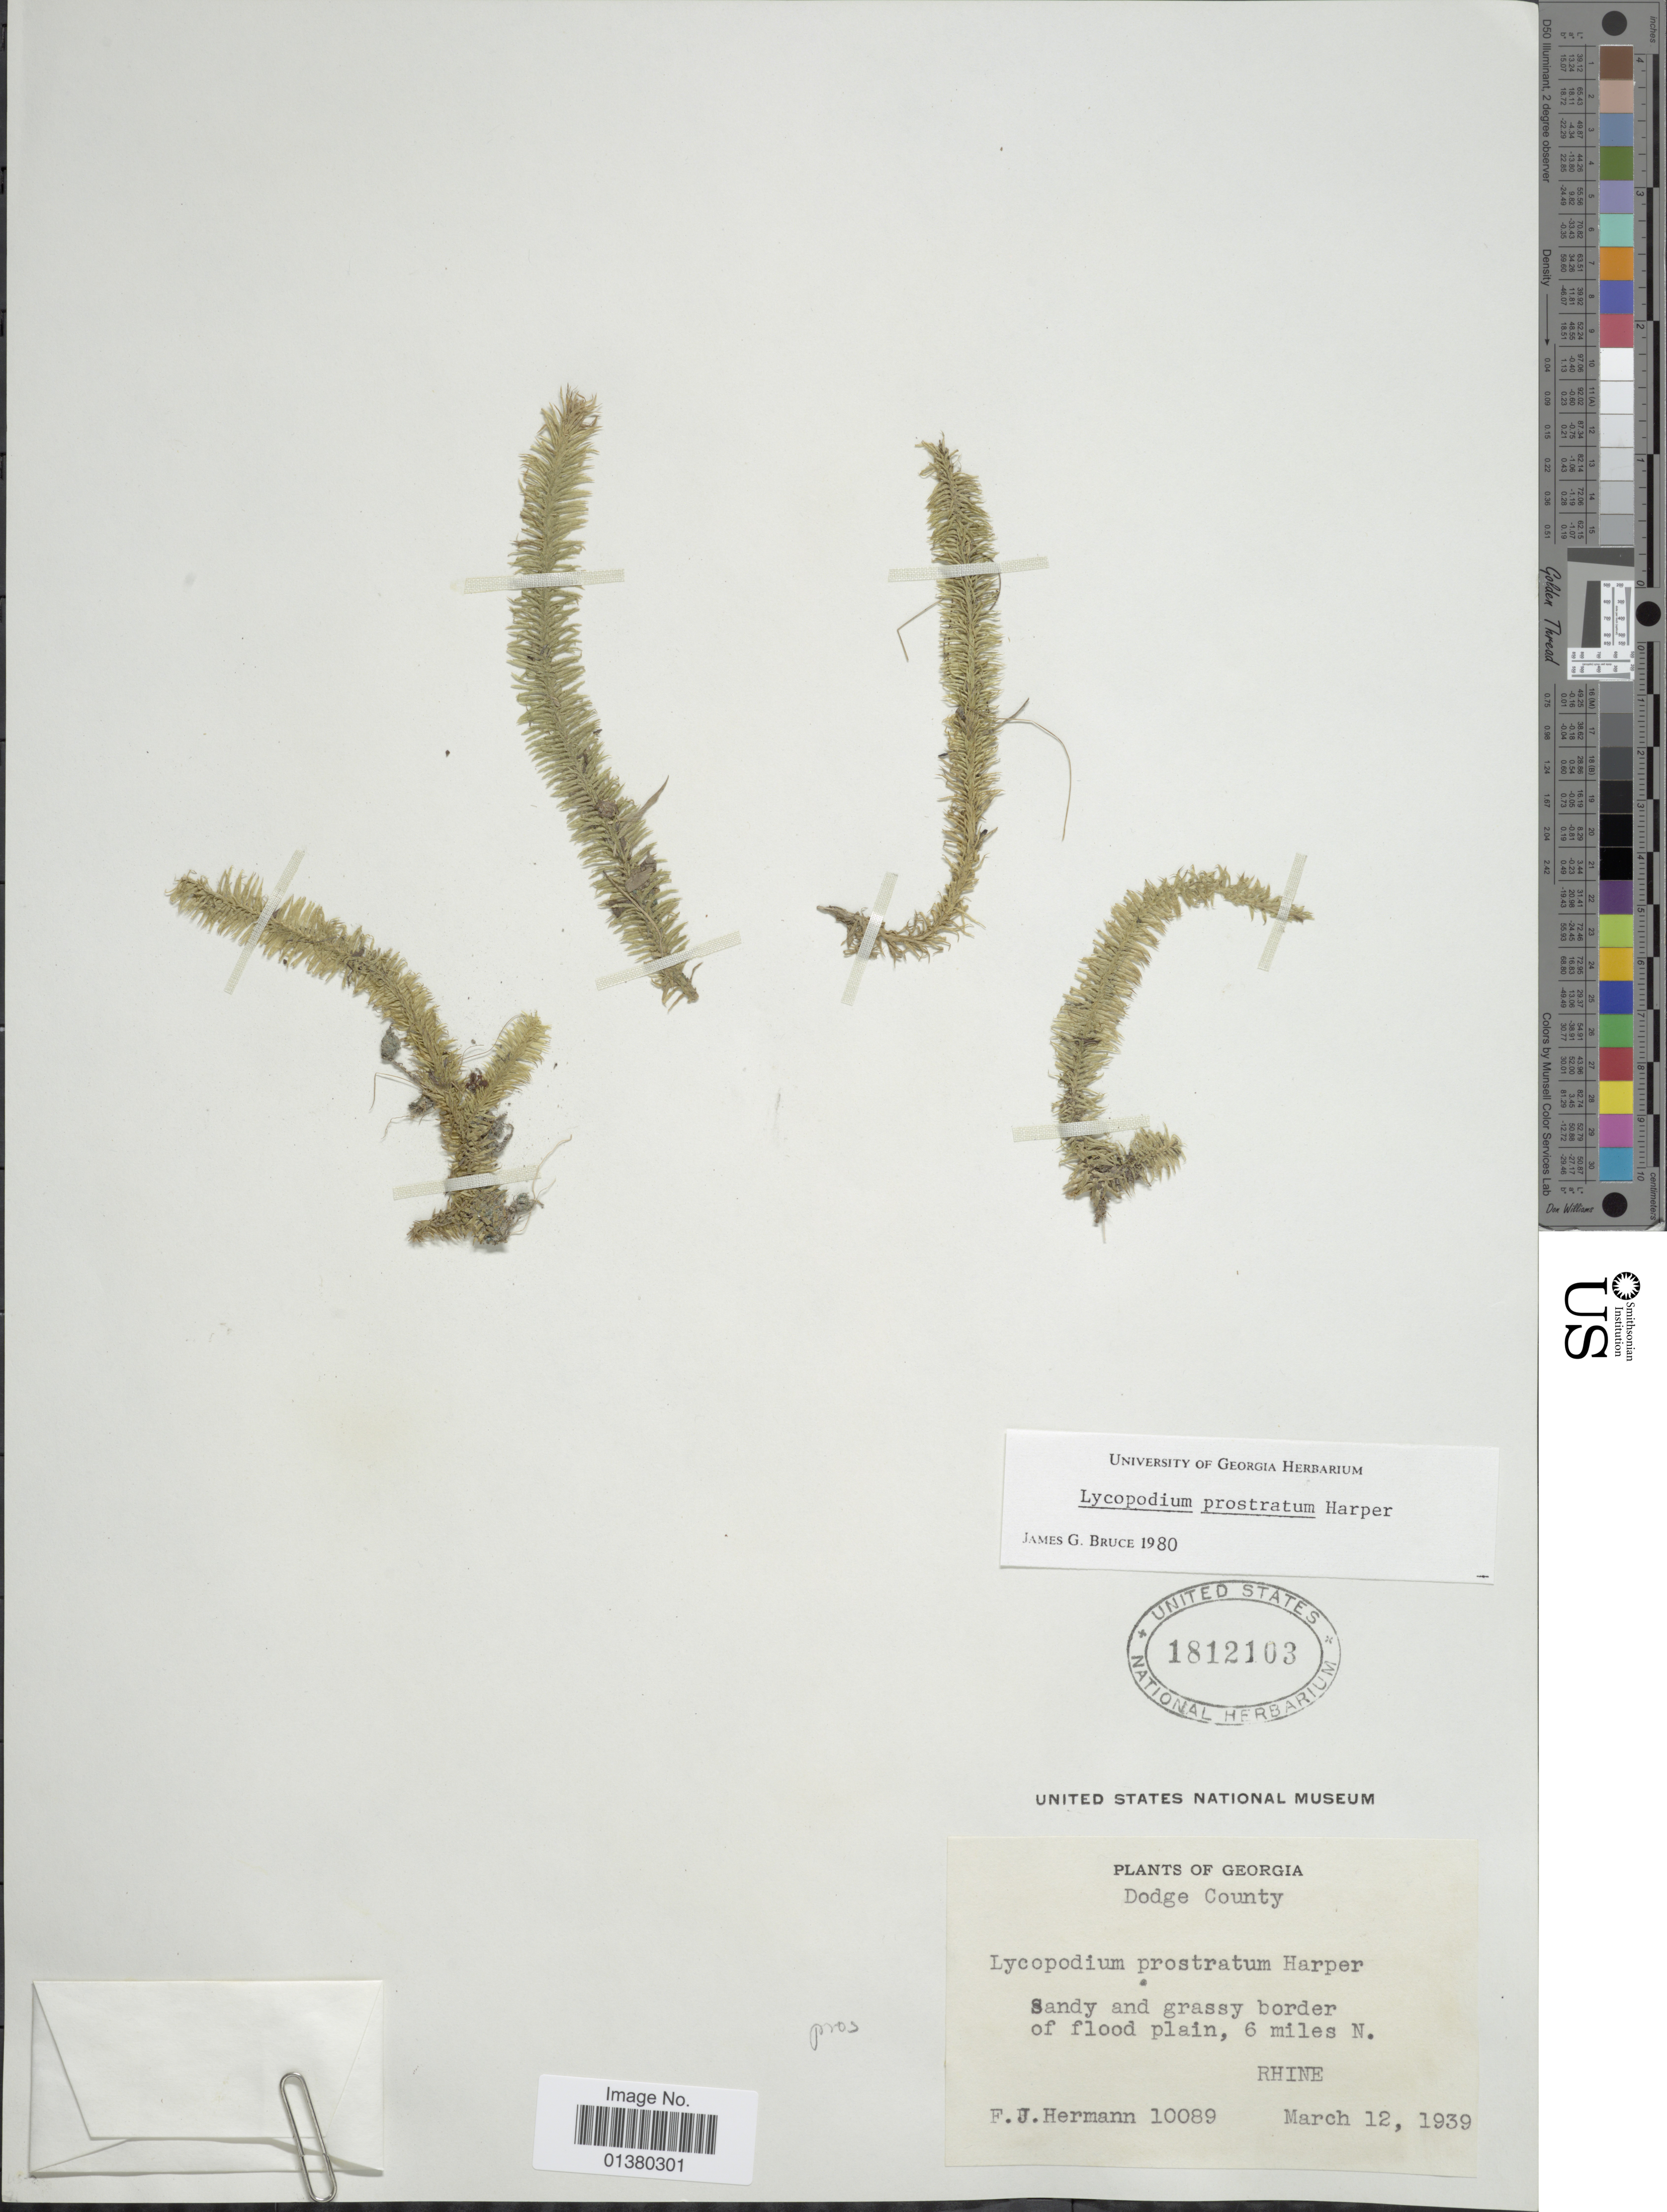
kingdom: Plantae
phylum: Tracheophyta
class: Lycopodiopsida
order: Lycopodiales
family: Lycopodiaceae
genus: Lycopodiella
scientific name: Lycopodiella prostrata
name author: (R.M. Harper) Cranfill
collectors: F. J. Hermann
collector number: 10089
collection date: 1939-03-12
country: United States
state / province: Georgia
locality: Dodge County, sandy and grassy broder of flood plain, 6 miles N Rhine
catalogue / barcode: US 1812103